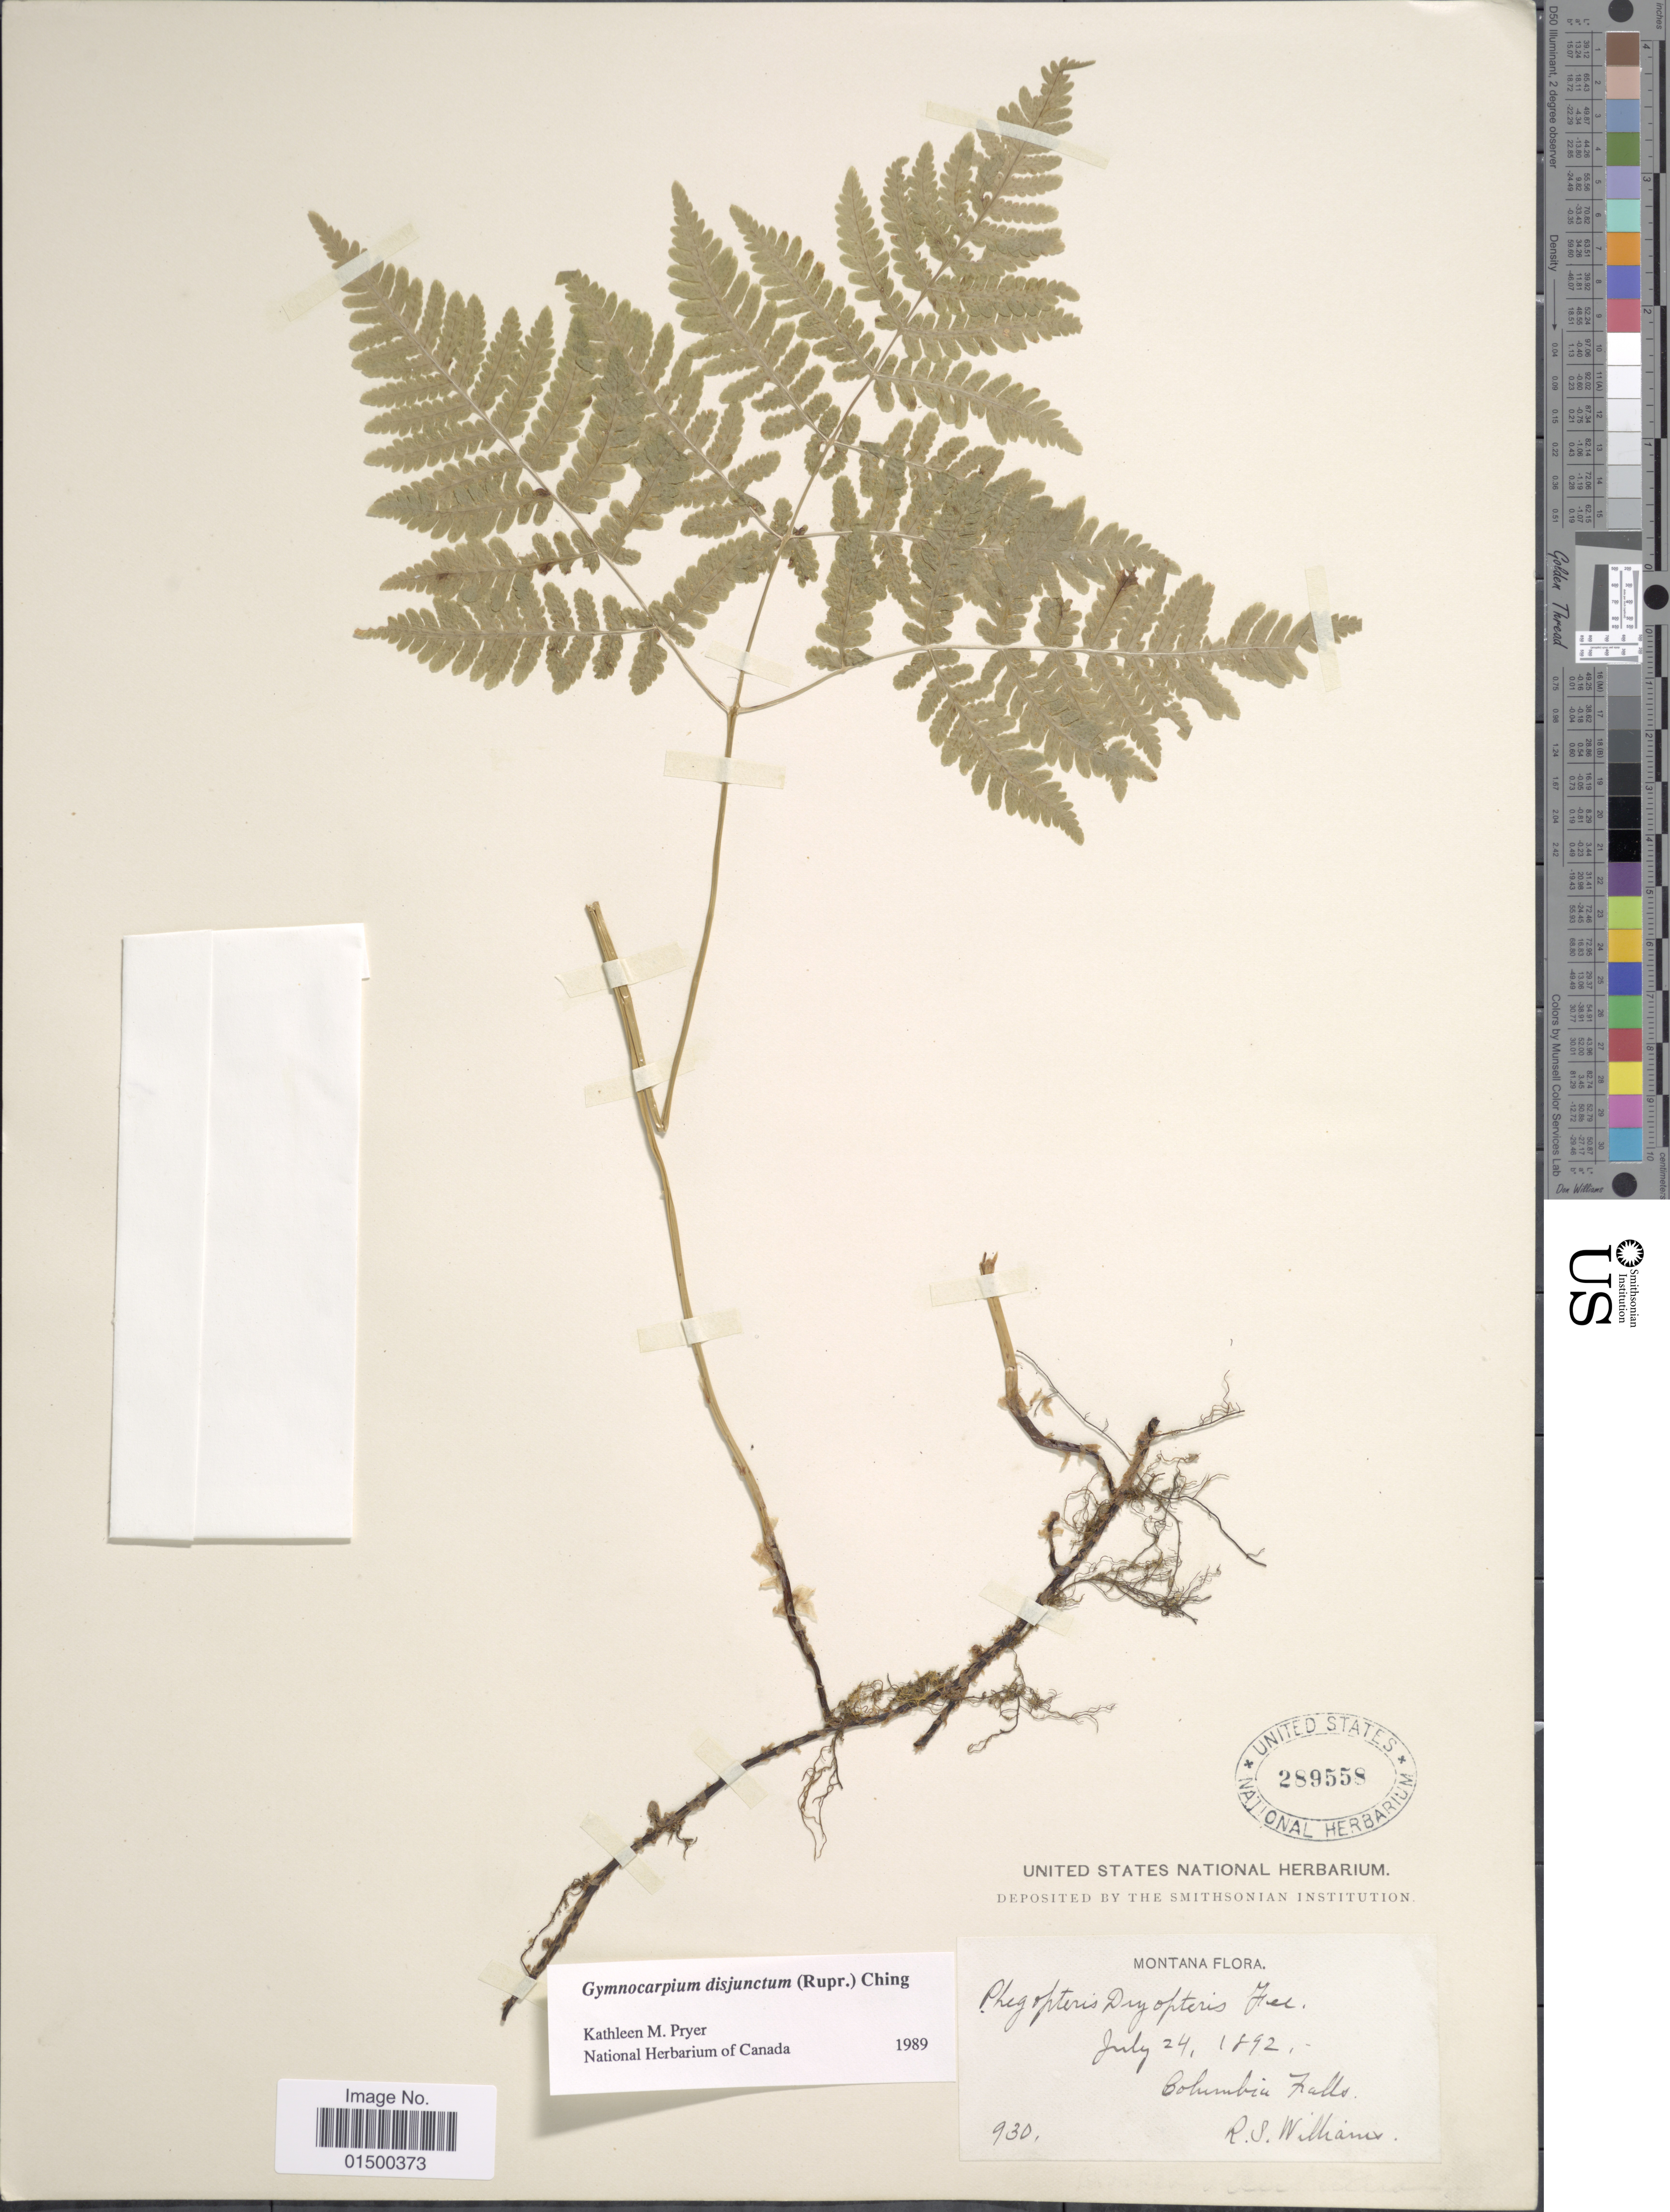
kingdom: Plantae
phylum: Tracheophyta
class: Polypodiopsida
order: Polypodiales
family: Cystopteridaceae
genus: Gymnocarpium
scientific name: Gymnocarpium disjunctum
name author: (Rupr.) Ching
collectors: R. S. Williams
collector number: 930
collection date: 1892-07-24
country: United States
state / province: Montana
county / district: Flathead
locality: Columbia Falls.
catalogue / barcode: US 289558